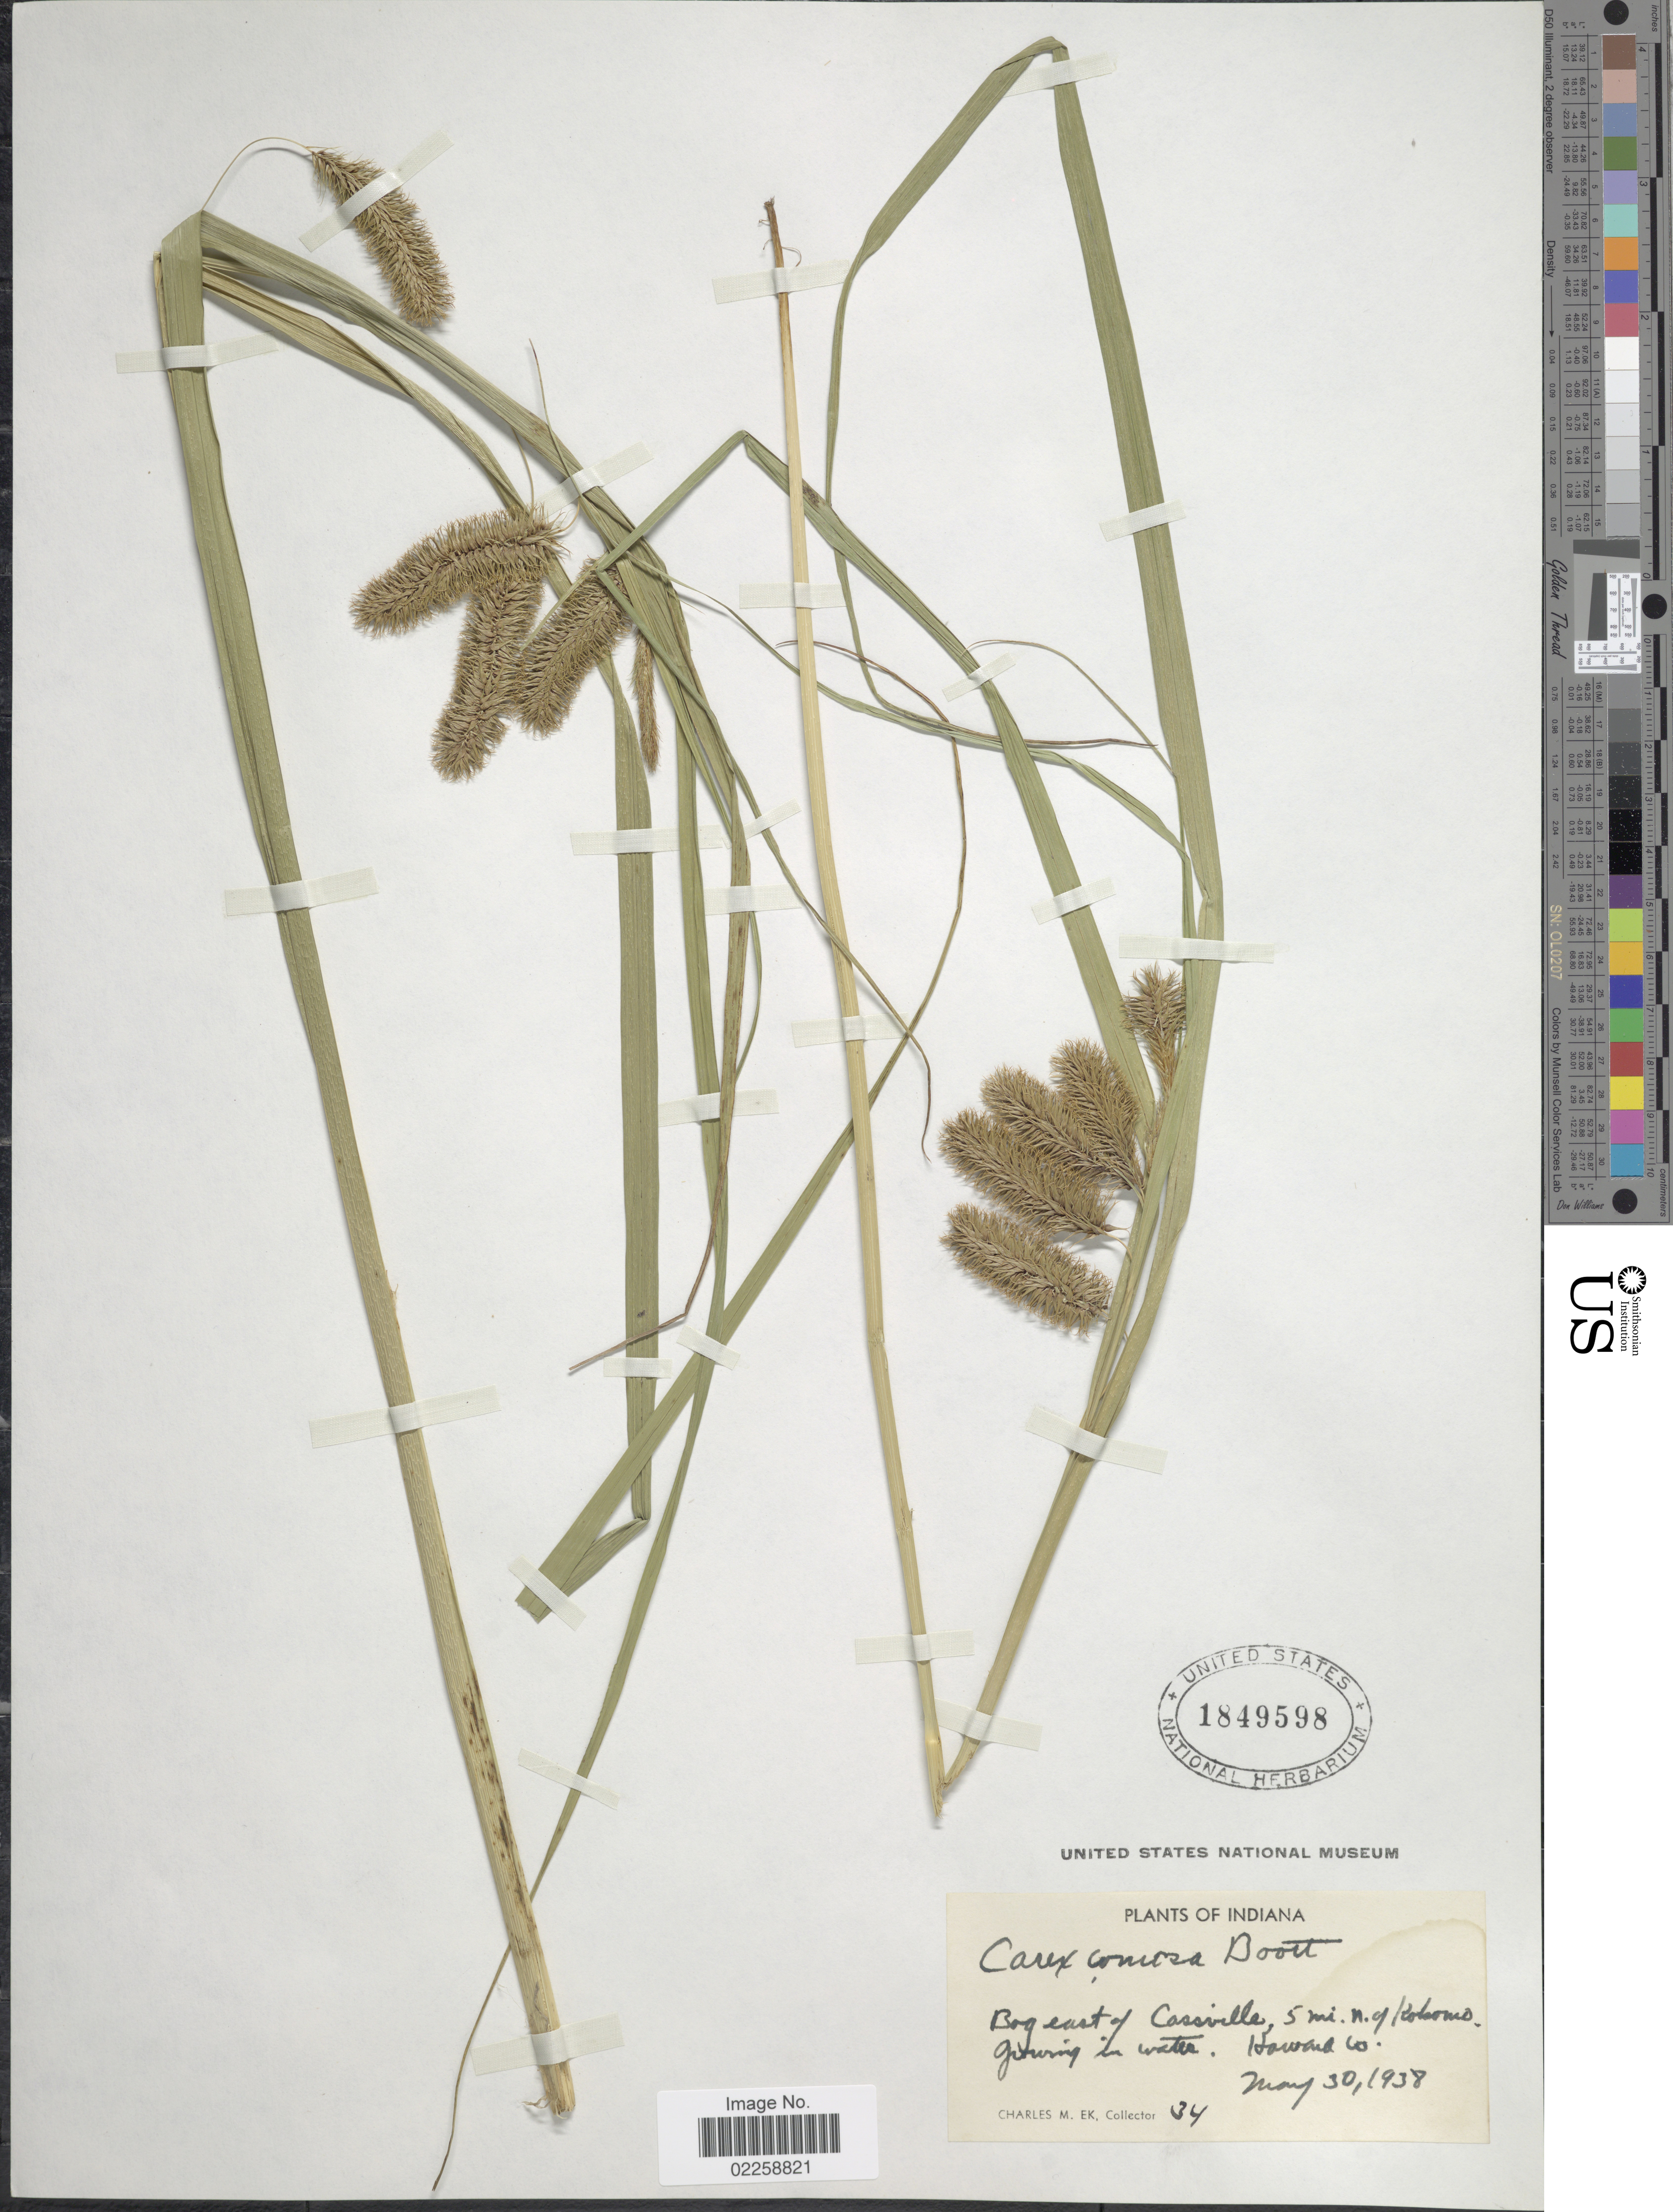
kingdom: Plantae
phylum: Tracheophyta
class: Liliopsida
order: Poales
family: Cyperaceae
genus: Carex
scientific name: Carex comosa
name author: Boott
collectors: C. Ek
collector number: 34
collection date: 1938-05-30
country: United States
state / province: Indiana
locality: Bog east of Cassville, 5 mi. n. of Kokomo growing in water, Howard Co.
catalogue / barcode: US 1849598